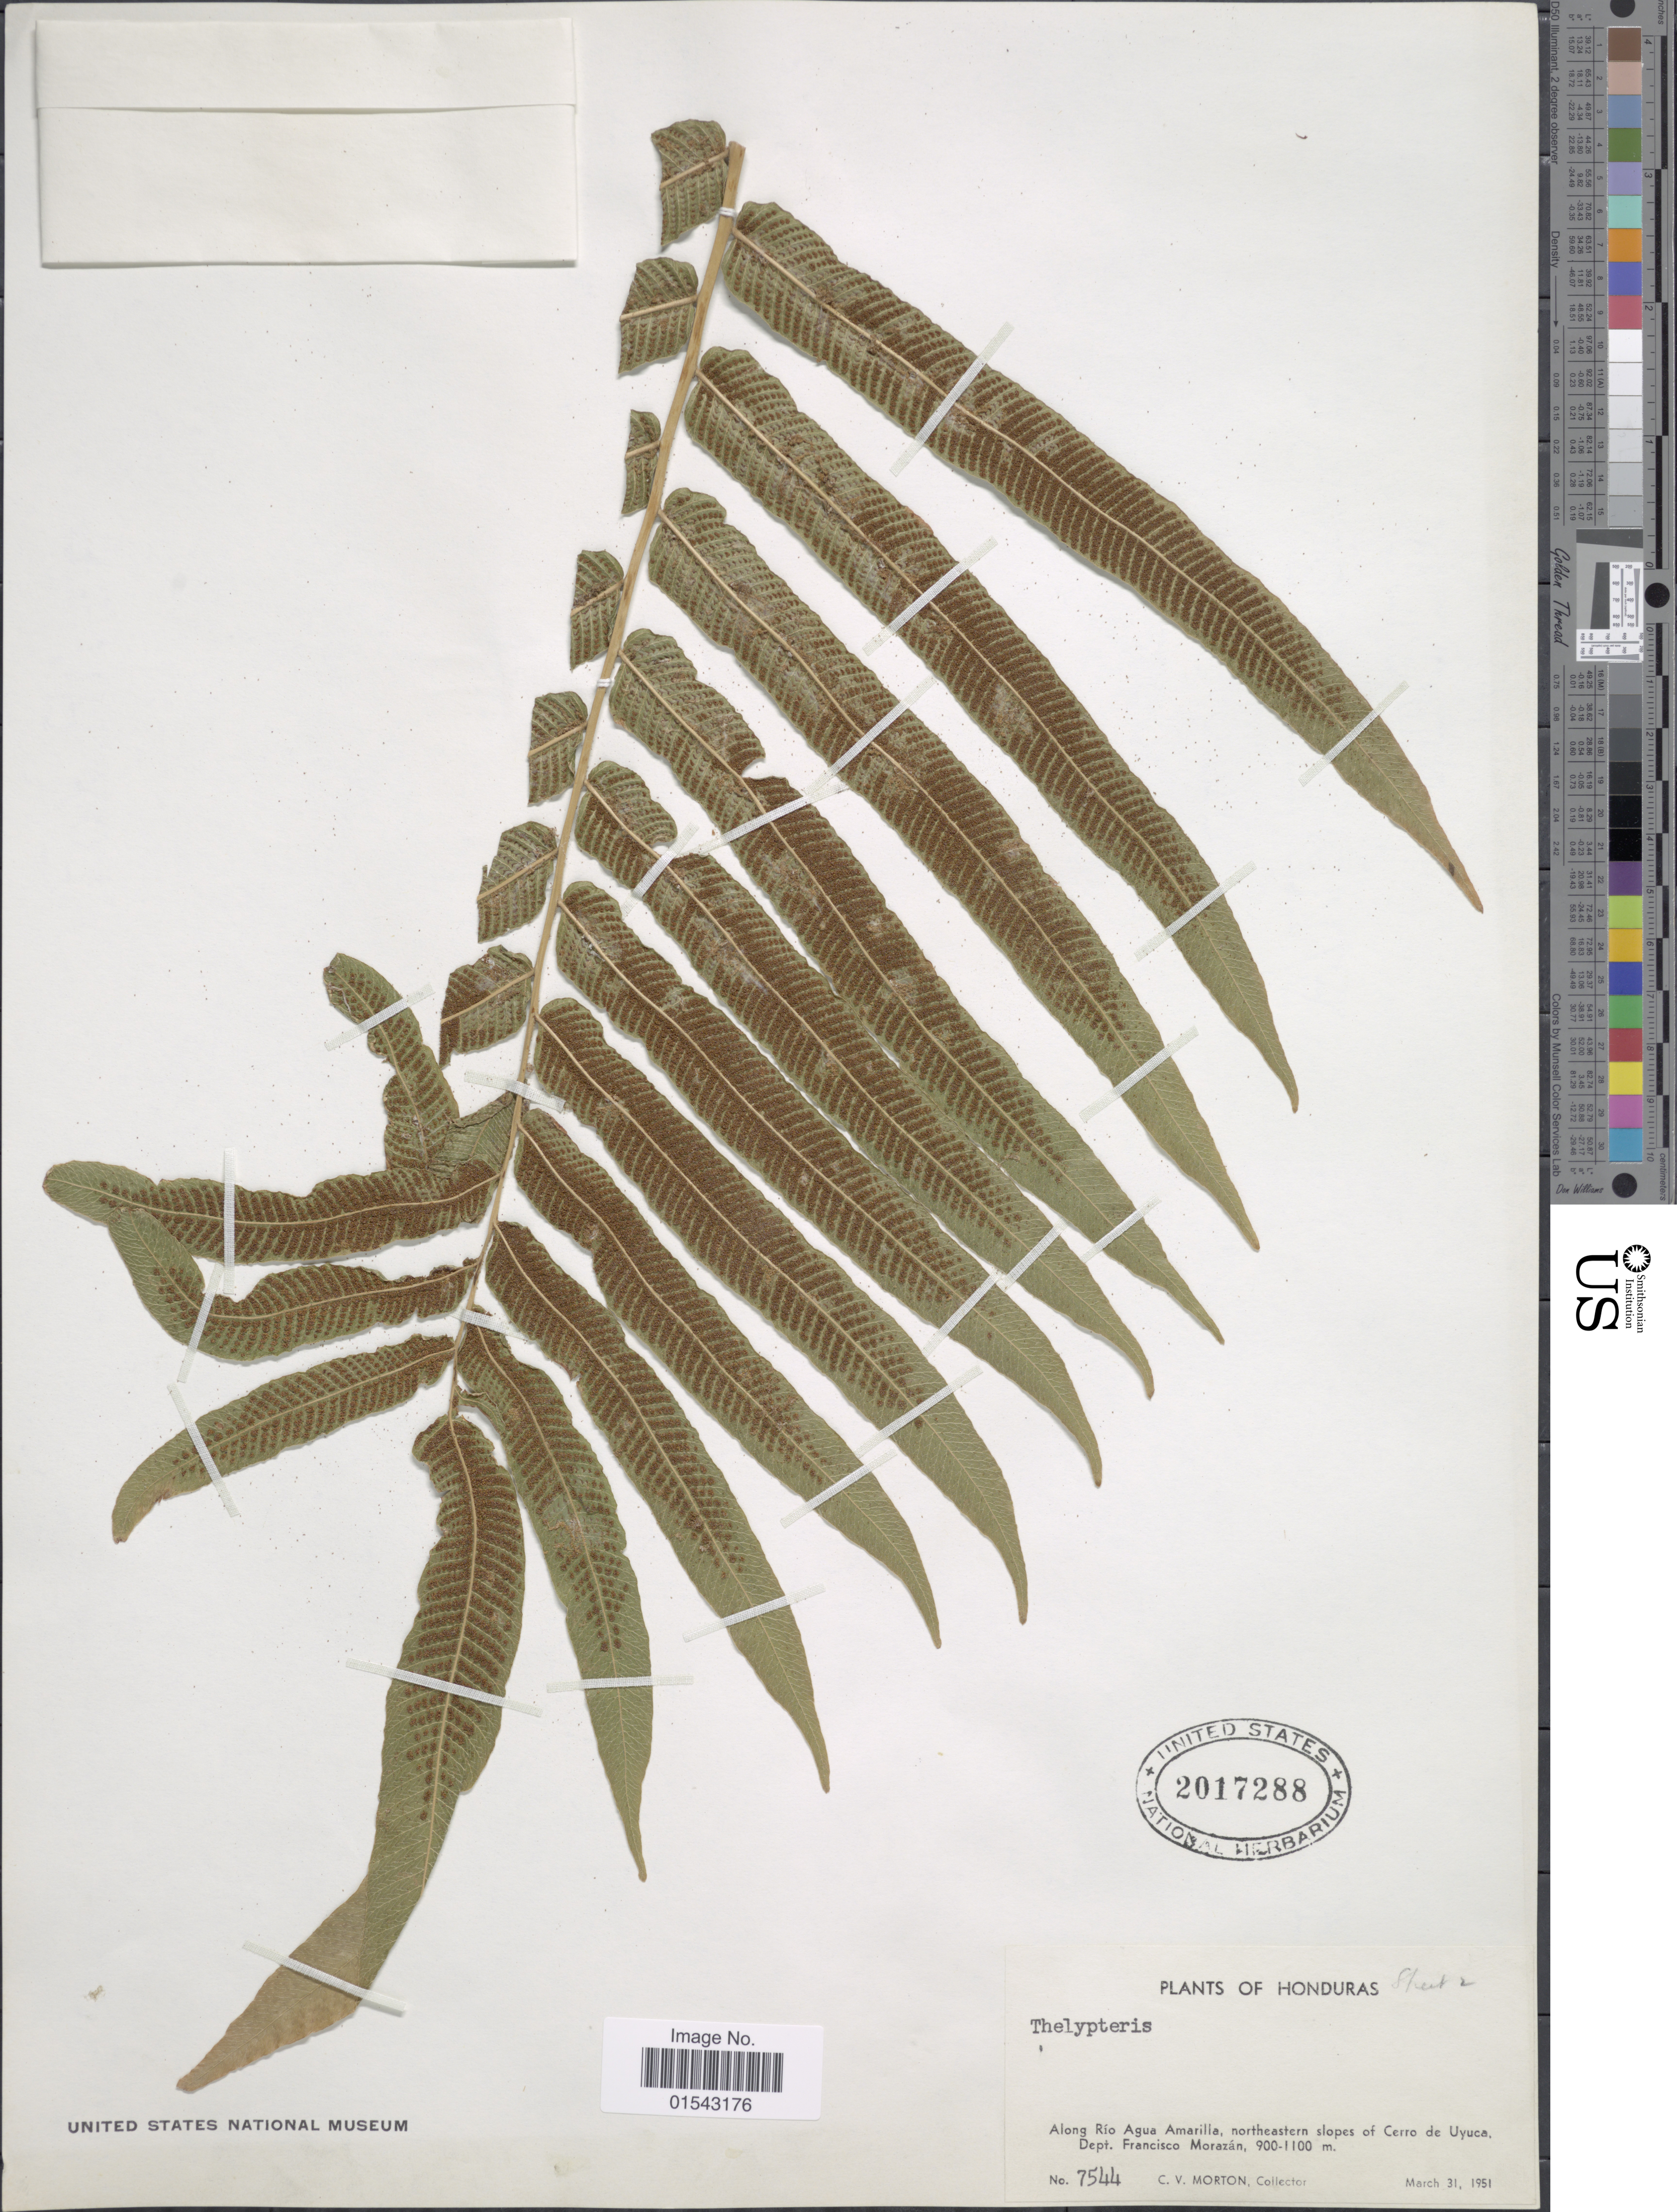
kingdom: Plantae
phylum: Tracheophyta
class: Polypodiopsida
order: Polypodiales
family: Thelypteridaceae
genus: Meniscium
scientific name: Meniscium arborescens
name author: Humb. & Bonpl. ex Willd.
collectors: C. V. Morton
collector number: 7544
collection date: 1951-03-31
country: Honduras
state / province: Fco. Morazán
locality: Honduras, along Rio Agua Amarilla, northeastern slopes of Cerro de Uyuca, Dept. Francisco Morazan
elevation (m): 900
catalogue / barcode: US 2017288